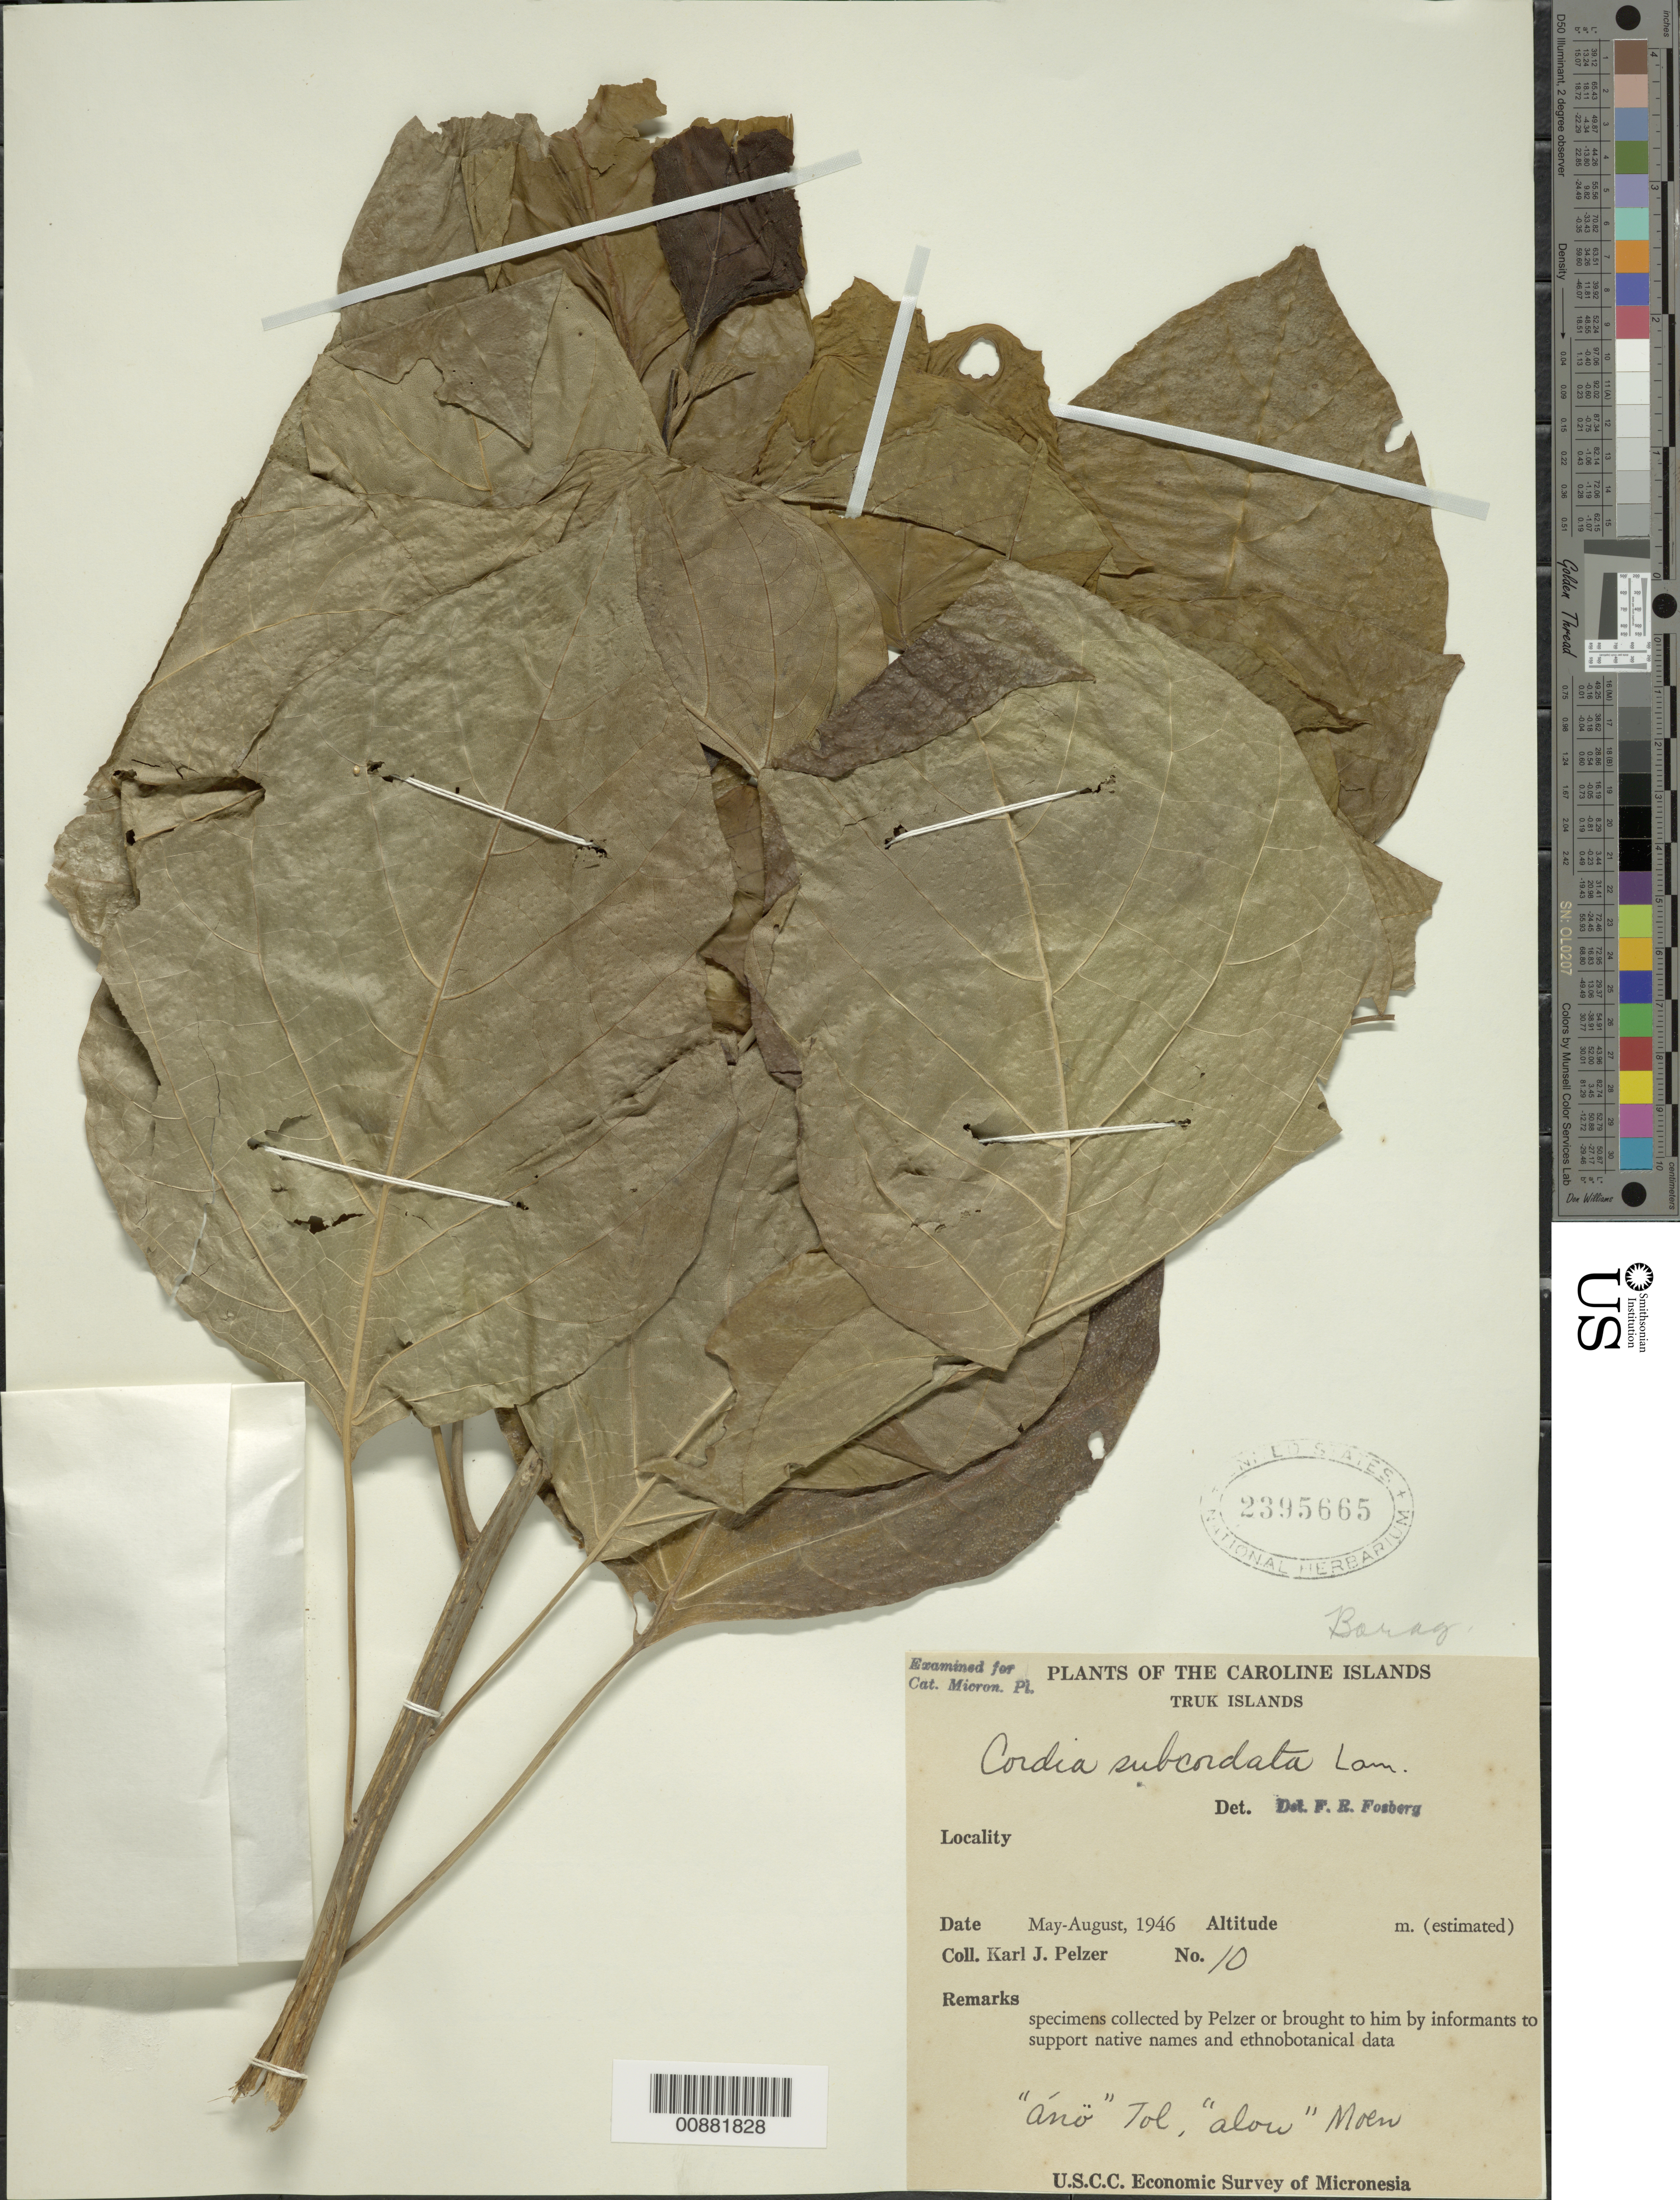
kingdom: Plantae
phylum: Tracheophyta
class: Magnoliopsida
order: Boraginales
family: Cordiaceae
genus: Cordia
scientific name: Cordia subcordata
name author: Lam.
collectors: K. J. Pelzer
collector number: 10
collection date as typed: May 1946 to Aug 1946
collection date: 1946-05/1946-08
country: Micronesia, Federated States of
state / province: Truk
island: Truk (Chuuk) Is.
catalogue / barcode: US 2395665